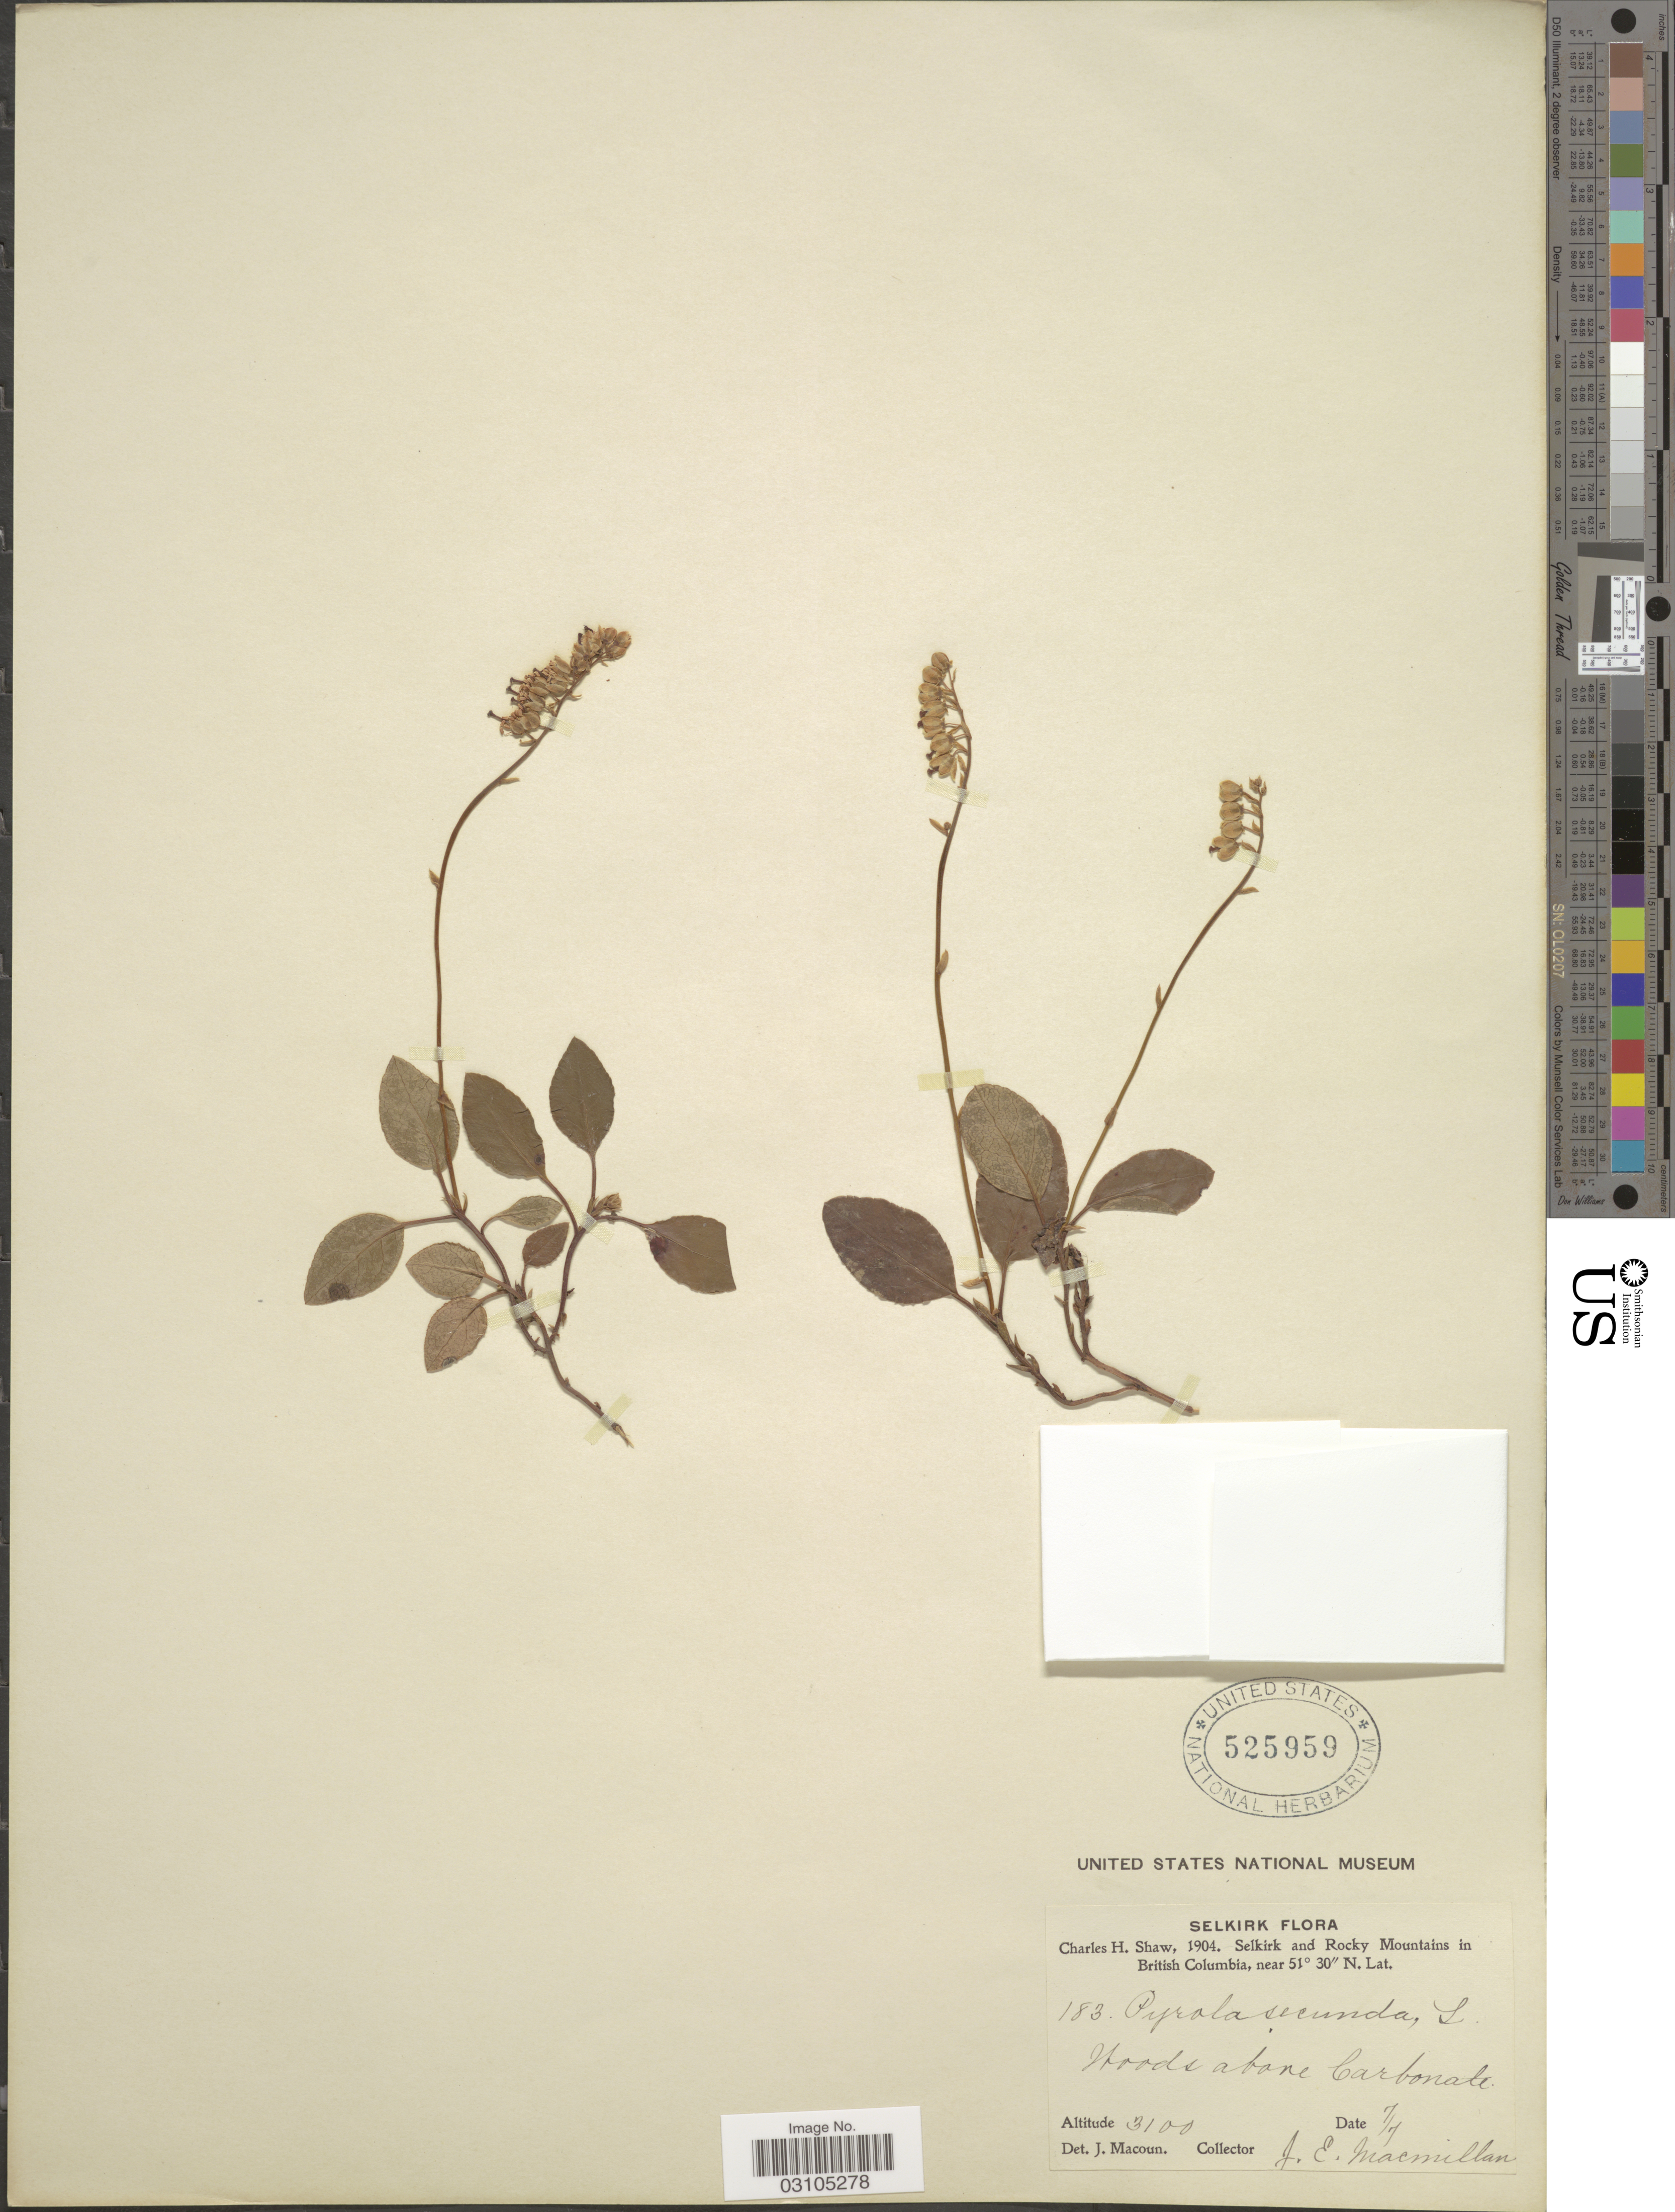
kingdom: Plantae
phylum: Tracheophyta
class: Magnoliopsida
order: Ericales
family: Ericaceae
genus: Orthilia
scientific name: Orthilia secunda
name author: (L.) House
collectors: C. H. Shaw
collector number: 183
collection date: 1904-07-07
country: Canada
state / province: British Columbia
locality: Selkirk and Rocky Mountains. Woods above Carbonate.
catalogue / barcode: US 525959